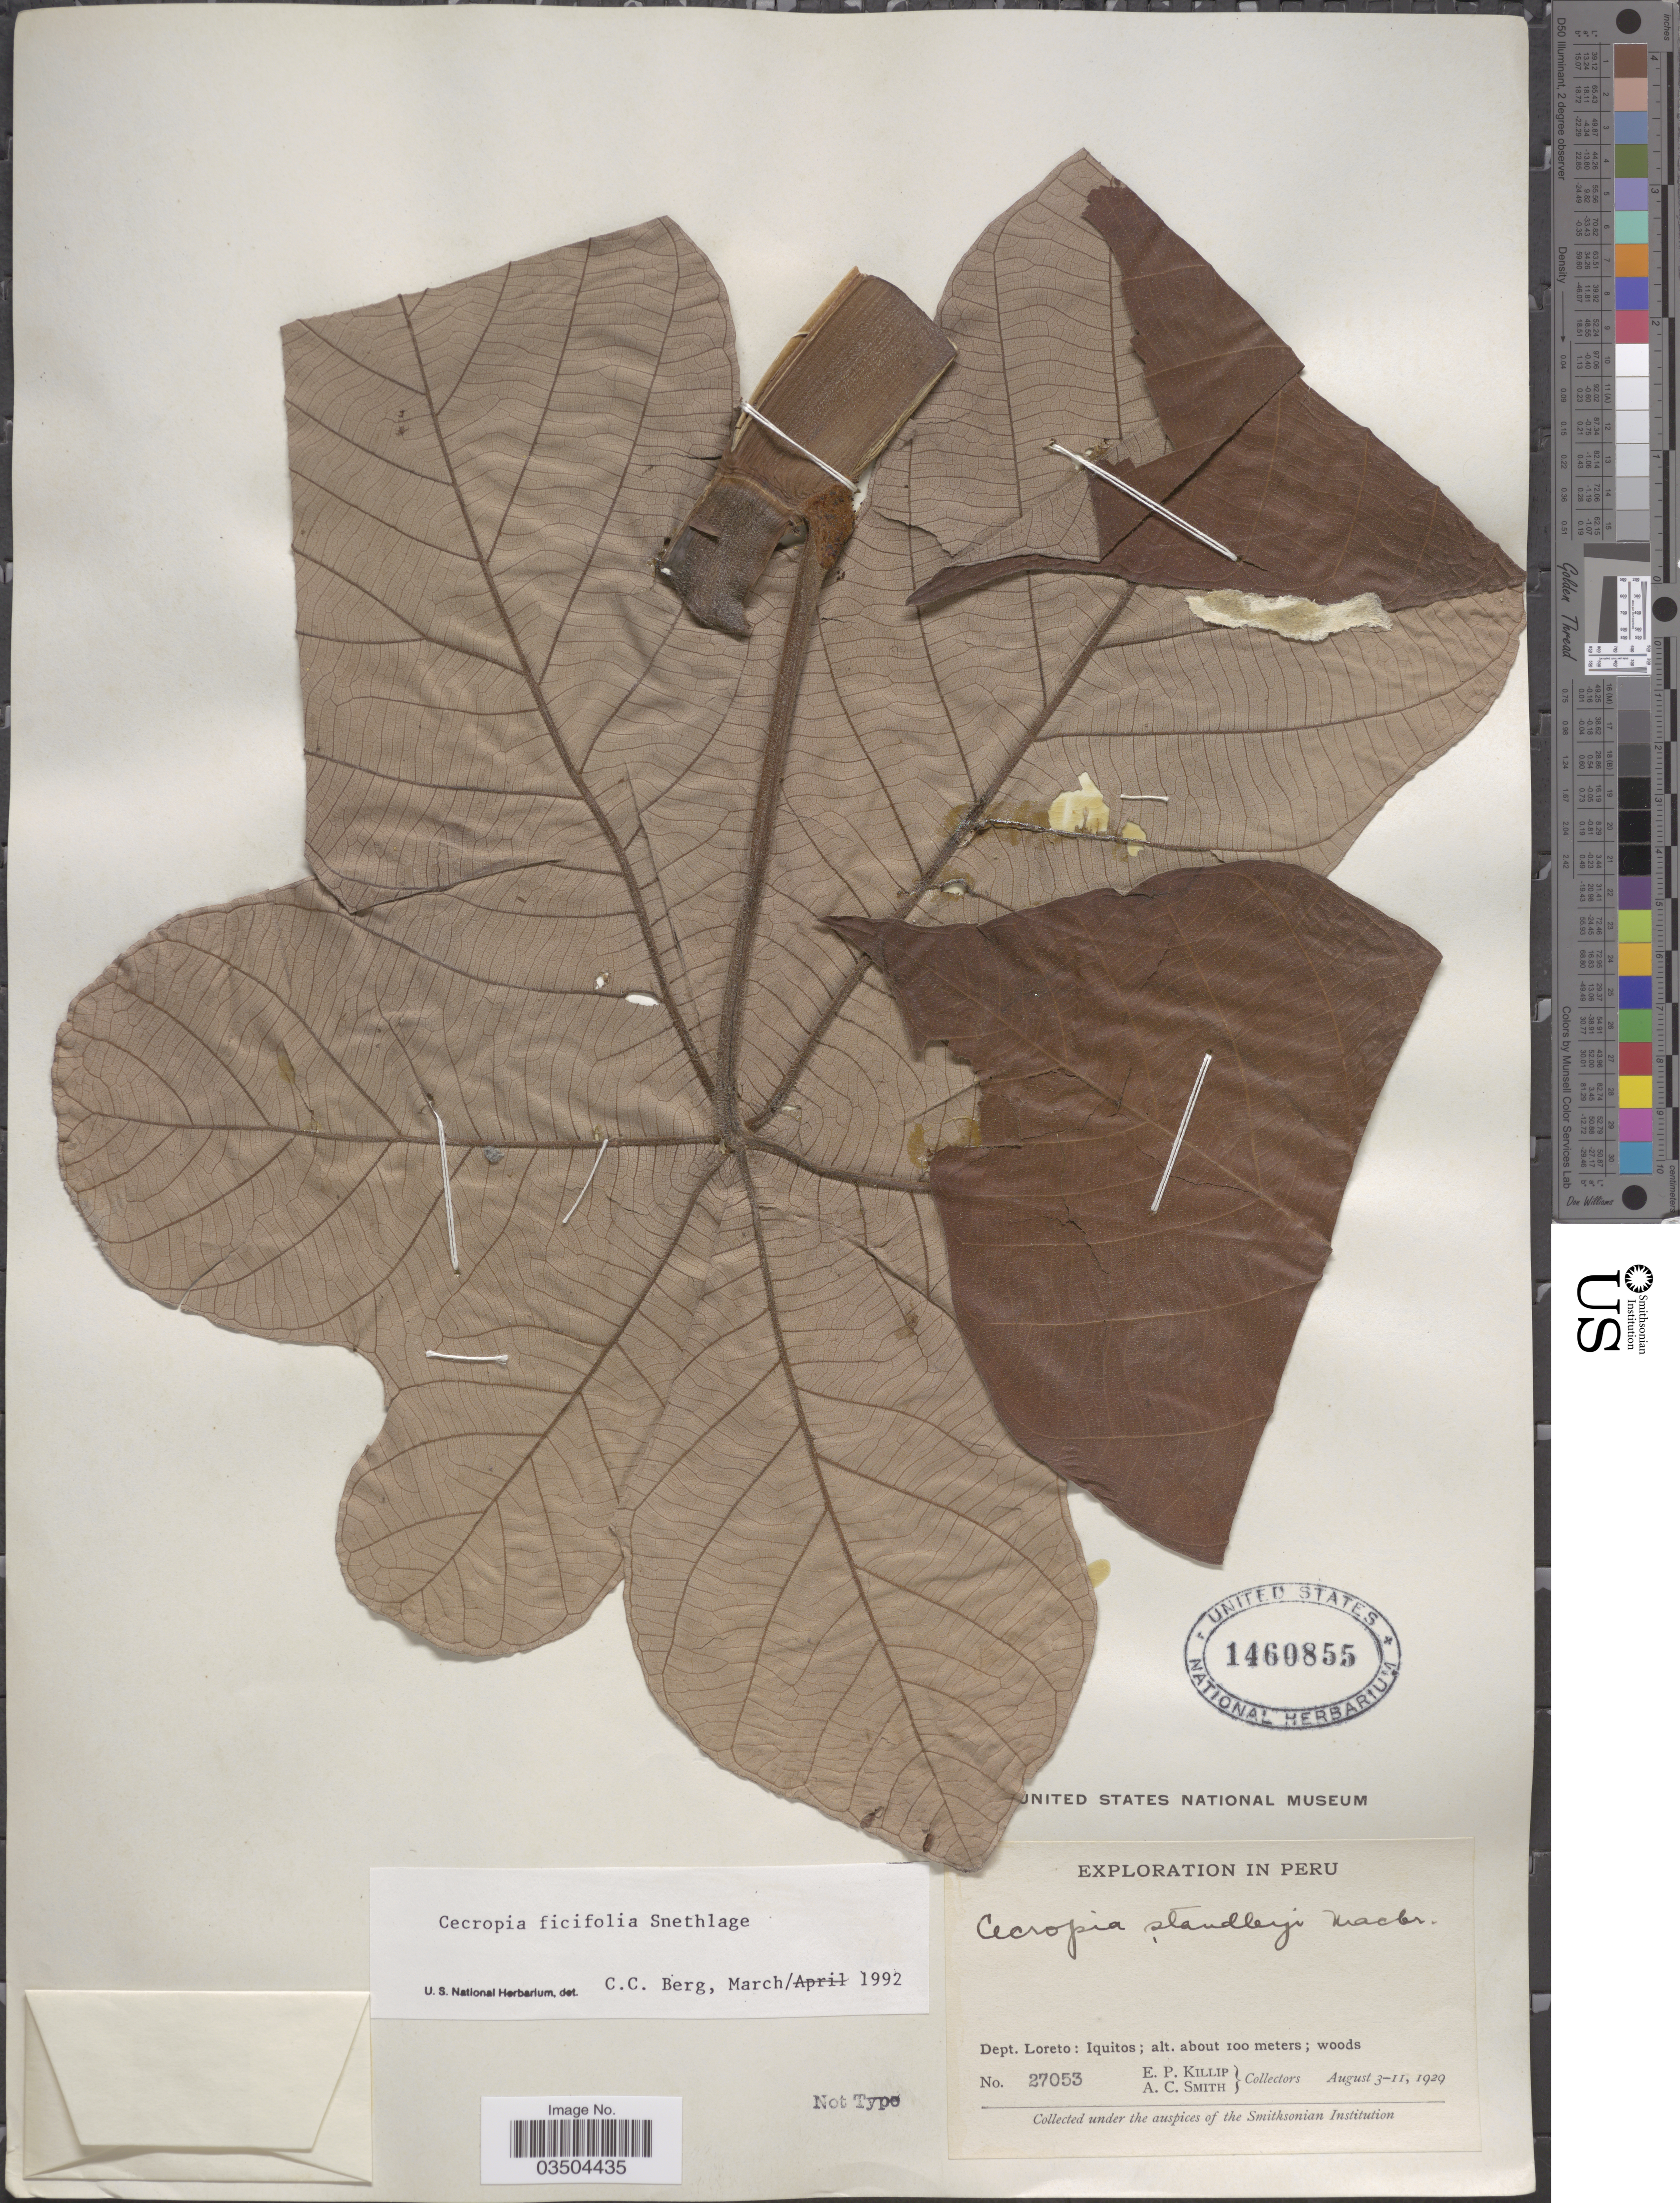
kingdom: Plantae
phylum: Tracheophyta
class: Magnoliopsida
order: Rosales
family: Urticaceae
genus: Cecropia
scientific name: Cecropia ficifolia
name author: Snethlage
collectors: E. P. Killip & A. C. Smith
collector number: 27053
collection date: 1929-08-03/1929-08-11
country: Peru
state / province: Loreto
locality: Dept. Loreto: Iquitos.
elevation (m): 100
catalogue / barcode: US 1460855